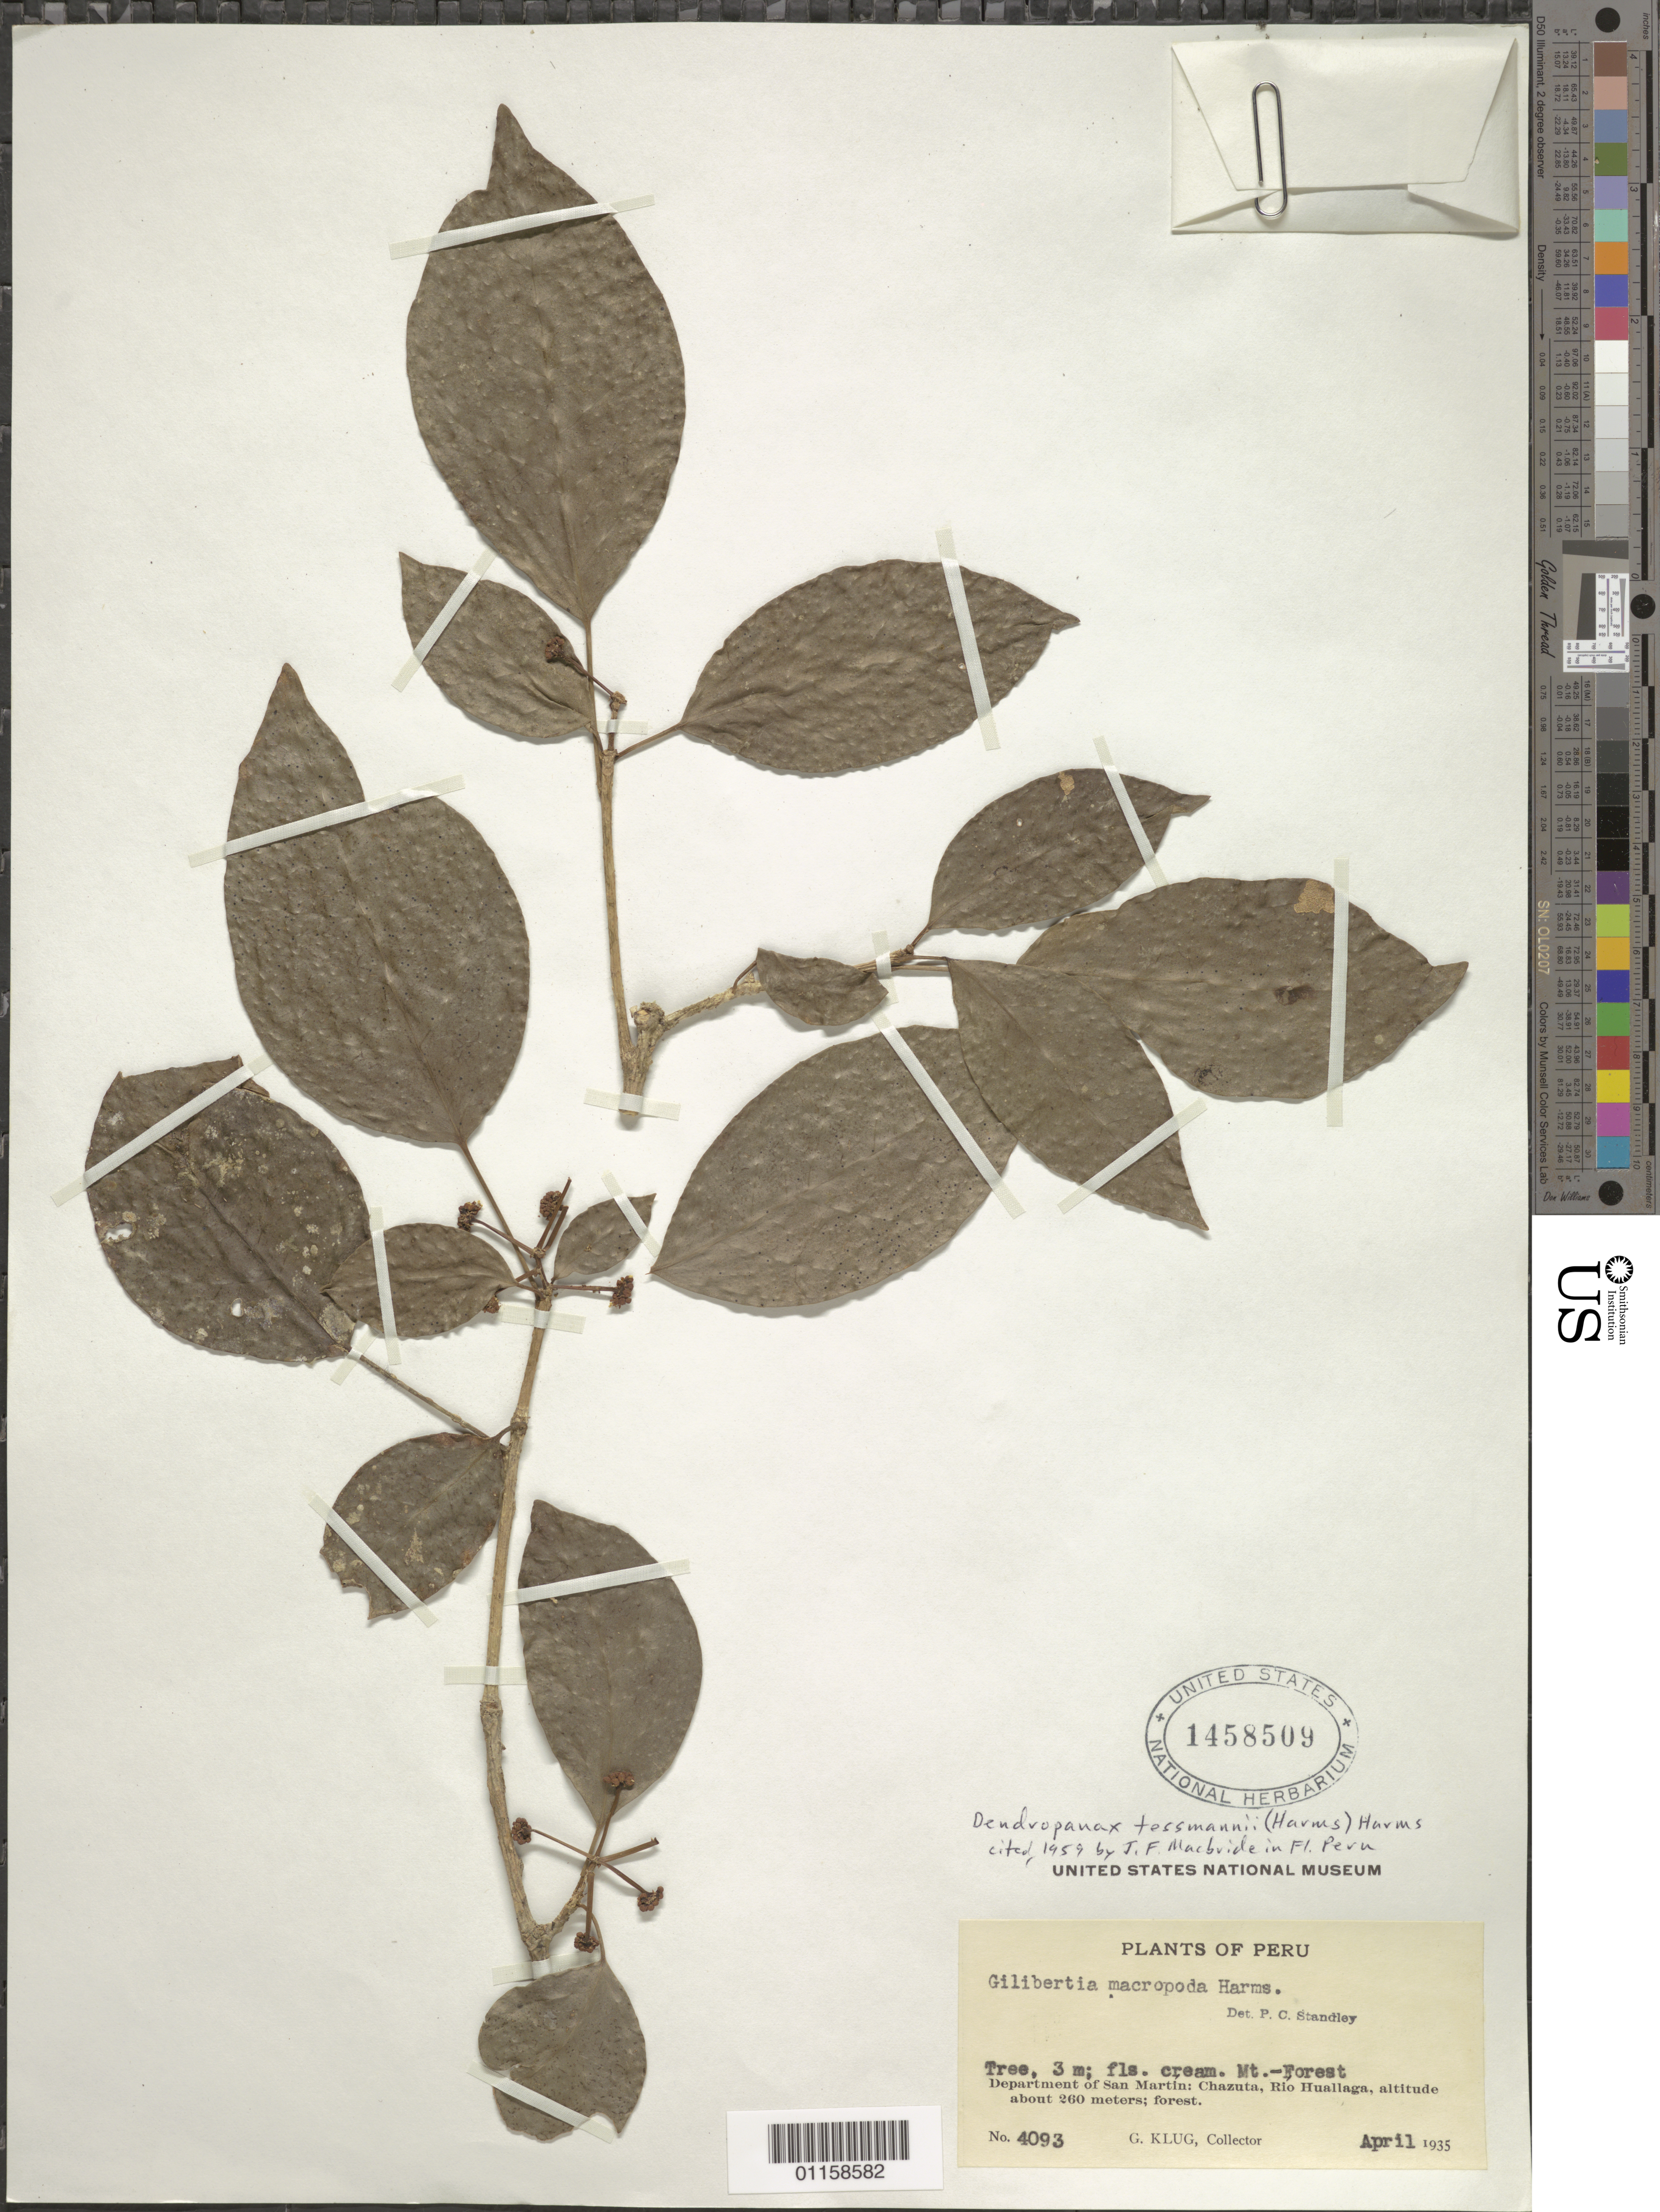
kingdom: Plantae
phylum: Tracheophyta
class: Magnoliopsida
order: Apiales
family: Araliaceae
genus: Dendropanax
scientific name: Dendropanax tessmannii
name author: (Harms) Harms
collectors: G. Klug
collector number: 4093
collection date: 1935-04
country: Peru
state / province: San Martín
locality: Chazuta, Rio Huallaga.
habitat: Tree. Forest.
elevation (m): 260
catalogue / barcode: US 1458509